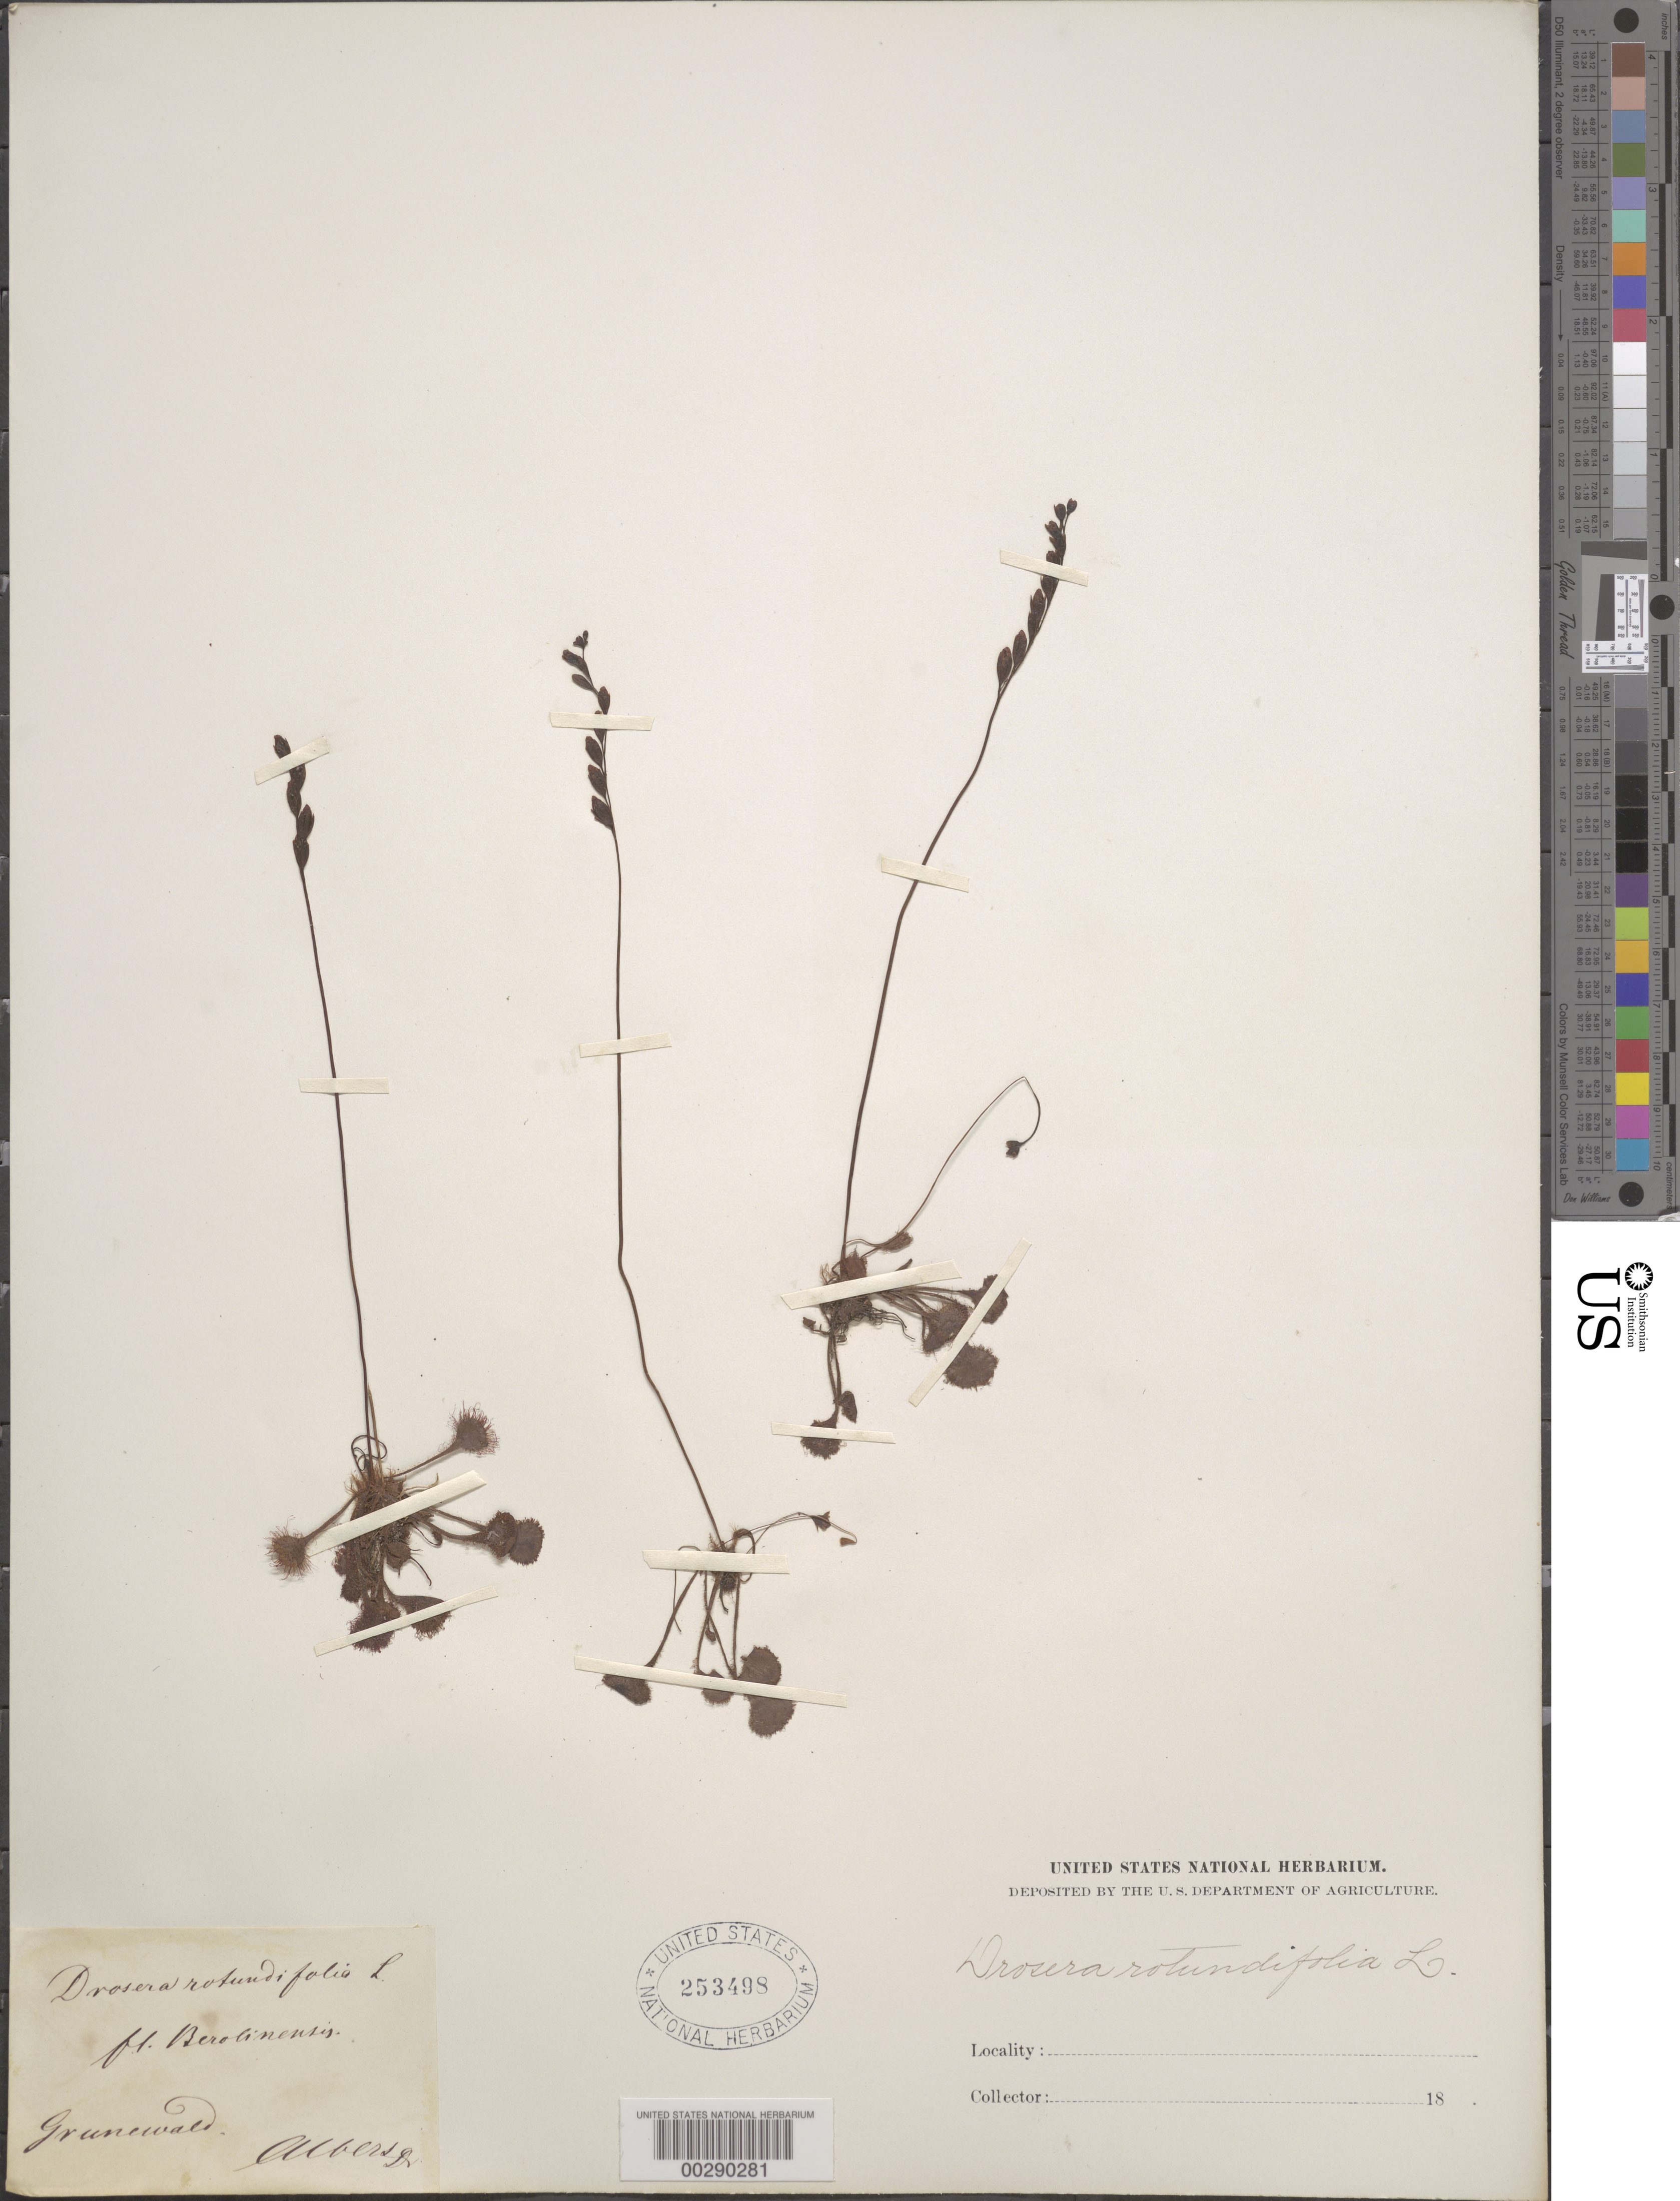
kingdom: Plantae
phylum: Tracheophyta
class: Magnoliopsida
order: Caryophyllales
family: Droseraceae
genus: Drosera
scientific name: Drosera rotundifolia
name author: L.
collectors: -. Albers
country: Germany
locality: Grunewald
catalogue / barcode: US 253498